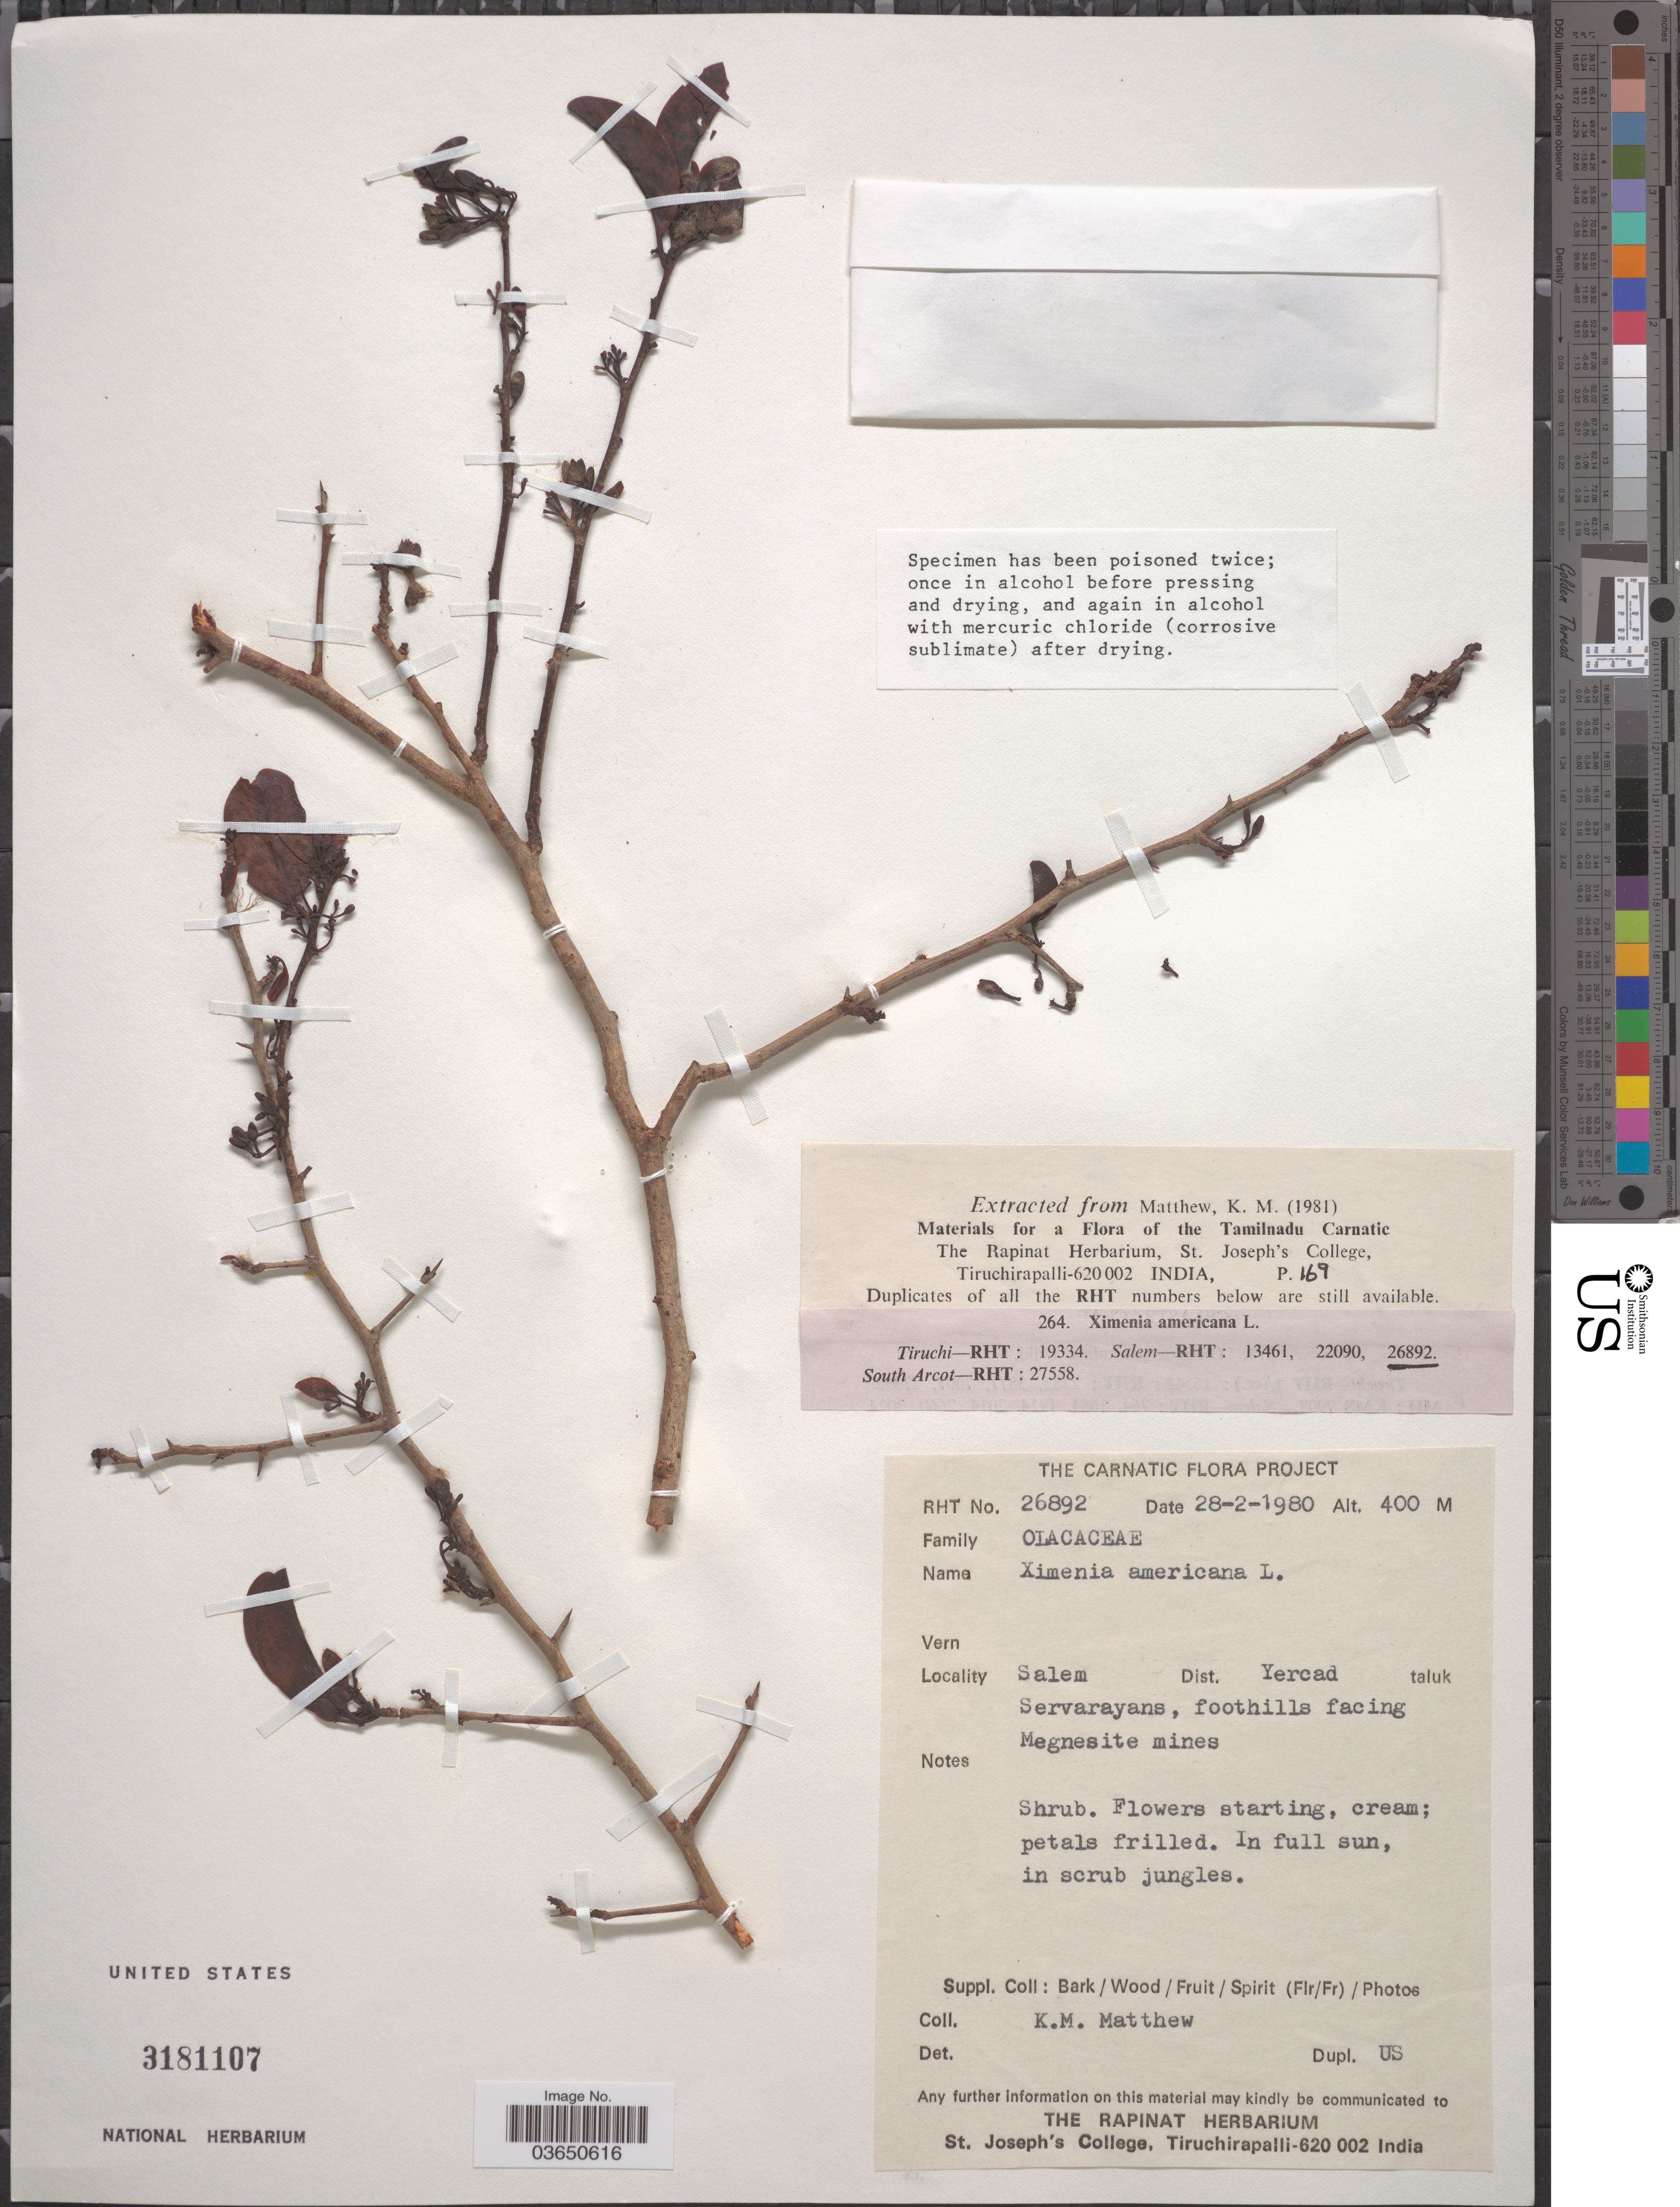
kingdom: Plantae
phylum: Tracheophyta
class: Magnoliopsida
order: Santalales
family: Ximeniaceae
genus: Ximenia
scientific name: Ximenia americana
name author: L.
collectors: K. M. Matthew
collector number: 26892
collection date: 1980-02-28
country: India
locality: Salem. Dist. Yercad taluk. Servarayans, foothills facing Megnesite mines.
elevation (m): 400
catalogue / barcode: US 3181107